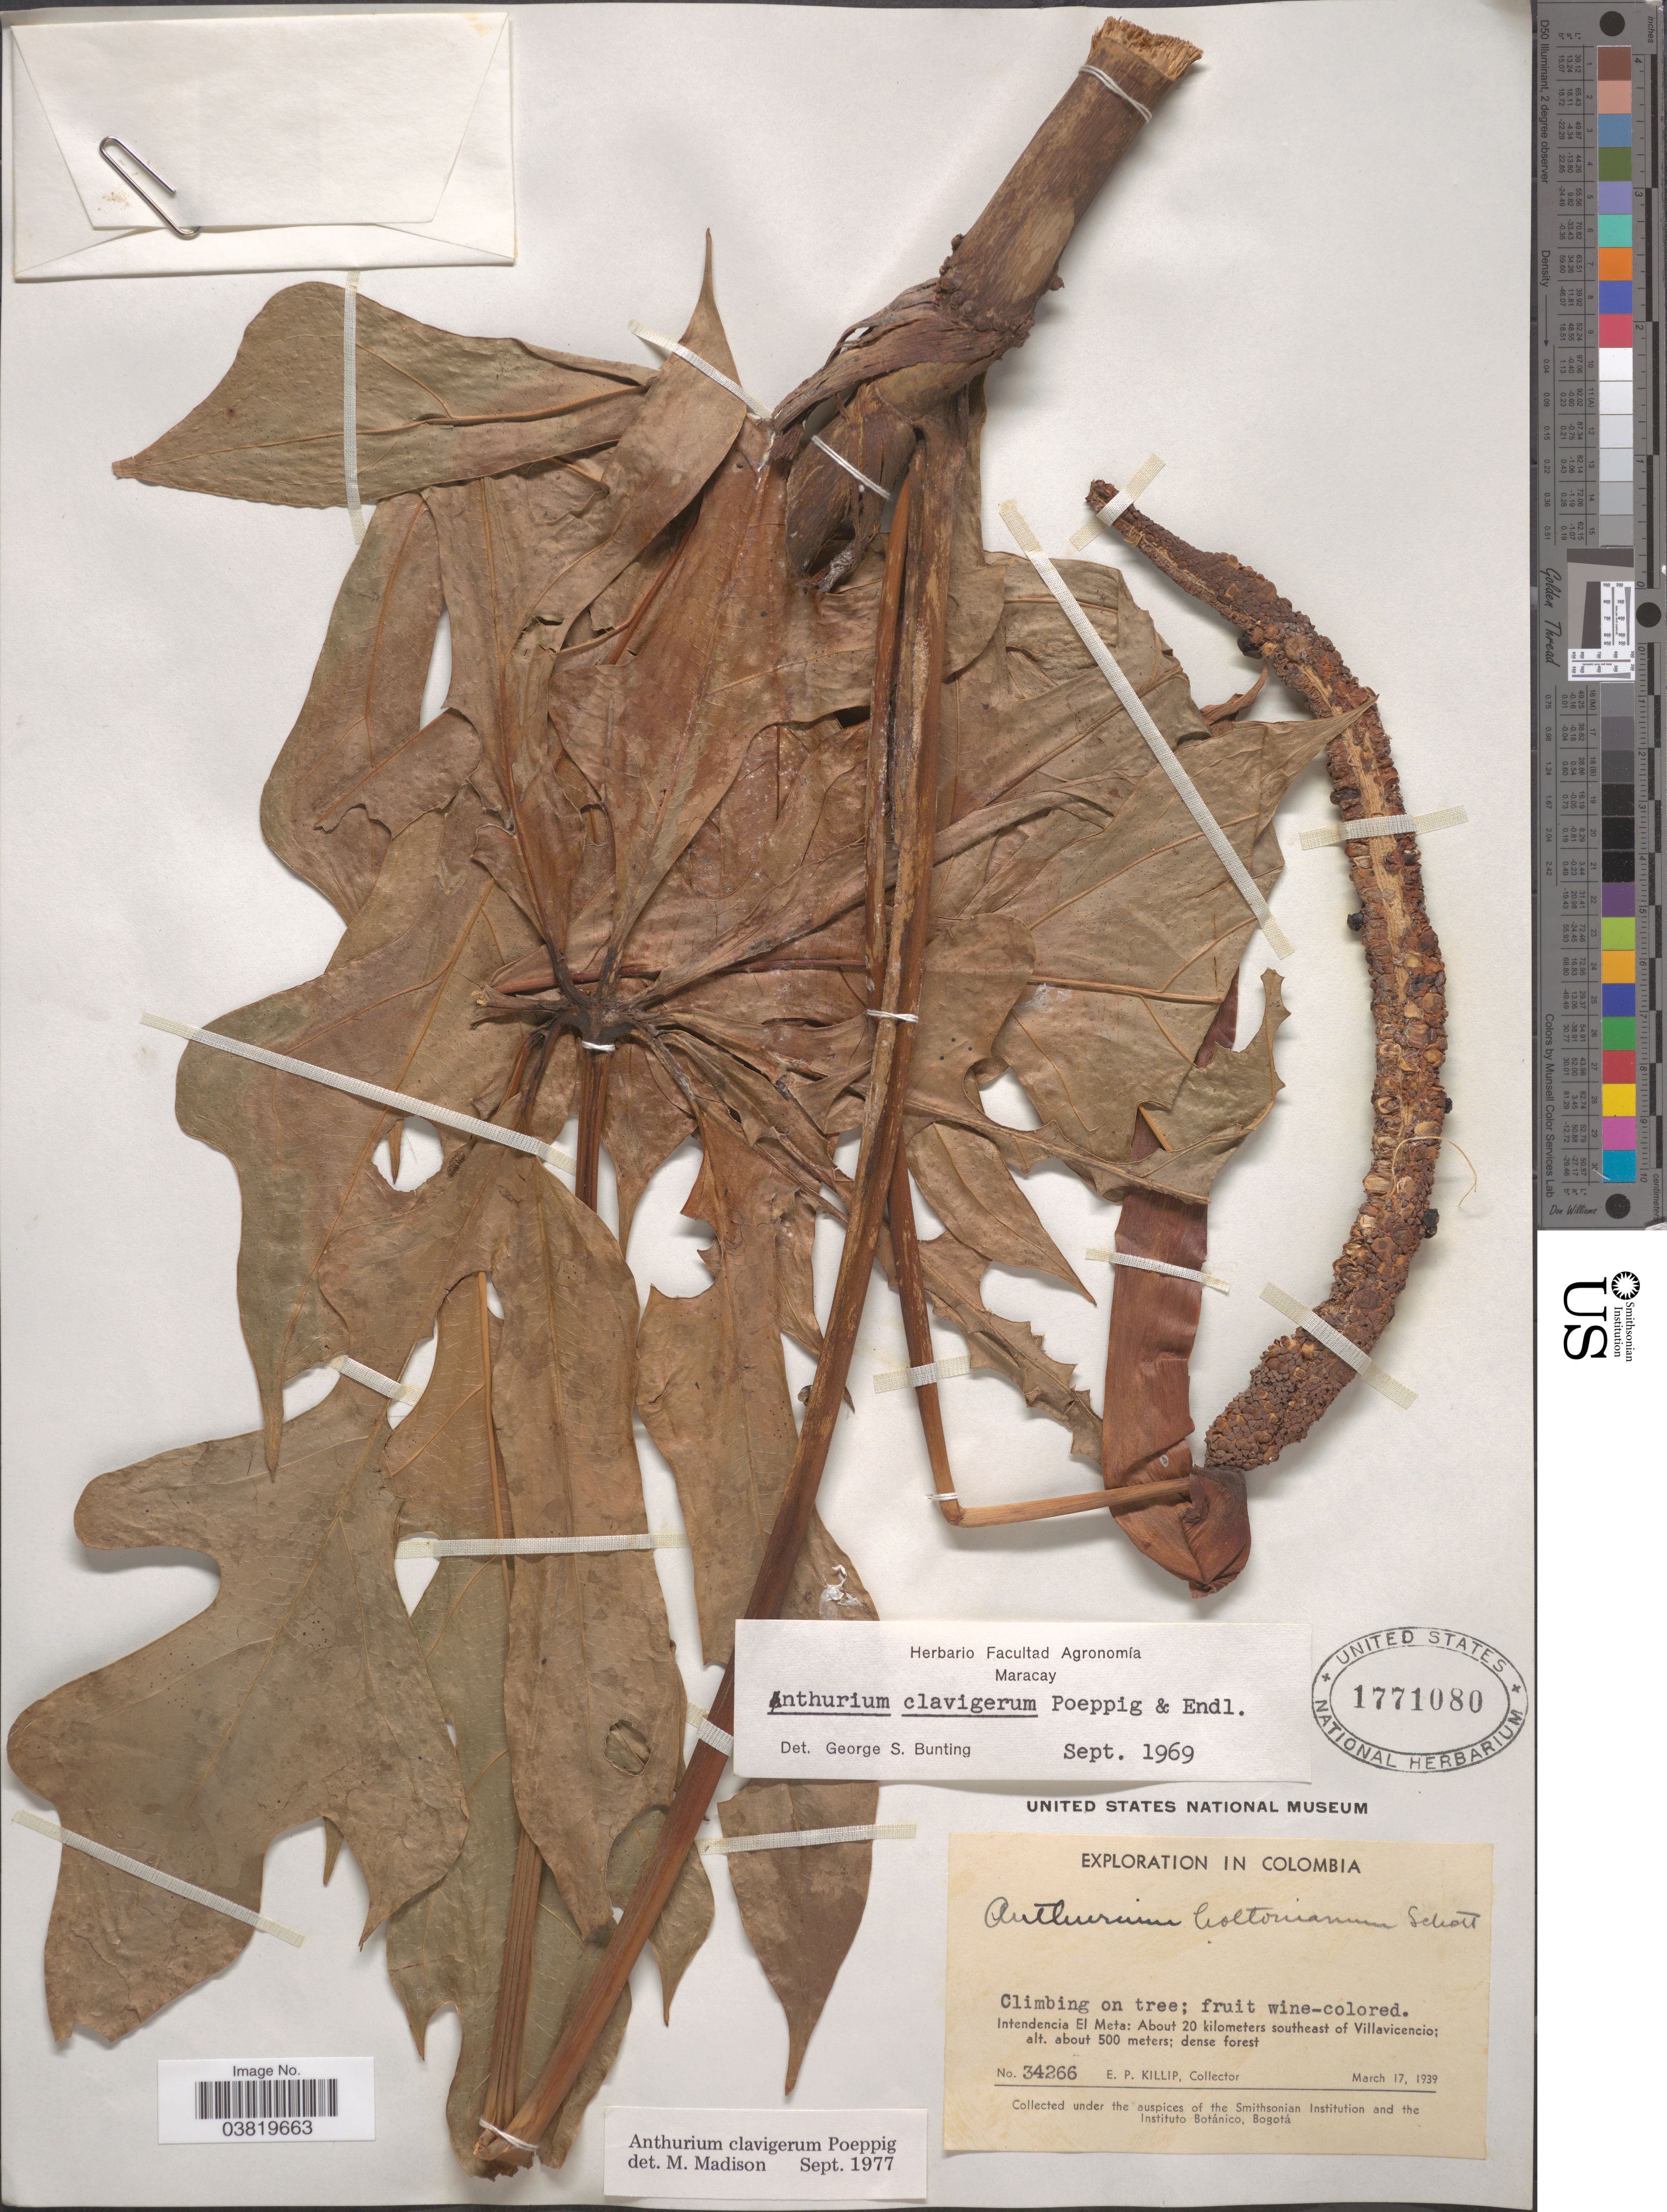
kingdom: Plantae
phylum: Tracheophyta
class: Liliopsida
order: Alismatales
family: Araceae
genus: Anthurium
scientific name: Anthurium clavigerum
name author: Poepp. & Endl.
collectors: E. P. Killip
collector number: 34266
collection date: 1939-03-17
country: Colombia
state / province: Meta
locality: Intendencia El Meta: About 20 kilometers southeast of Villavicencio.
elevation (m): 500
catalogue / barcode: US 1771080